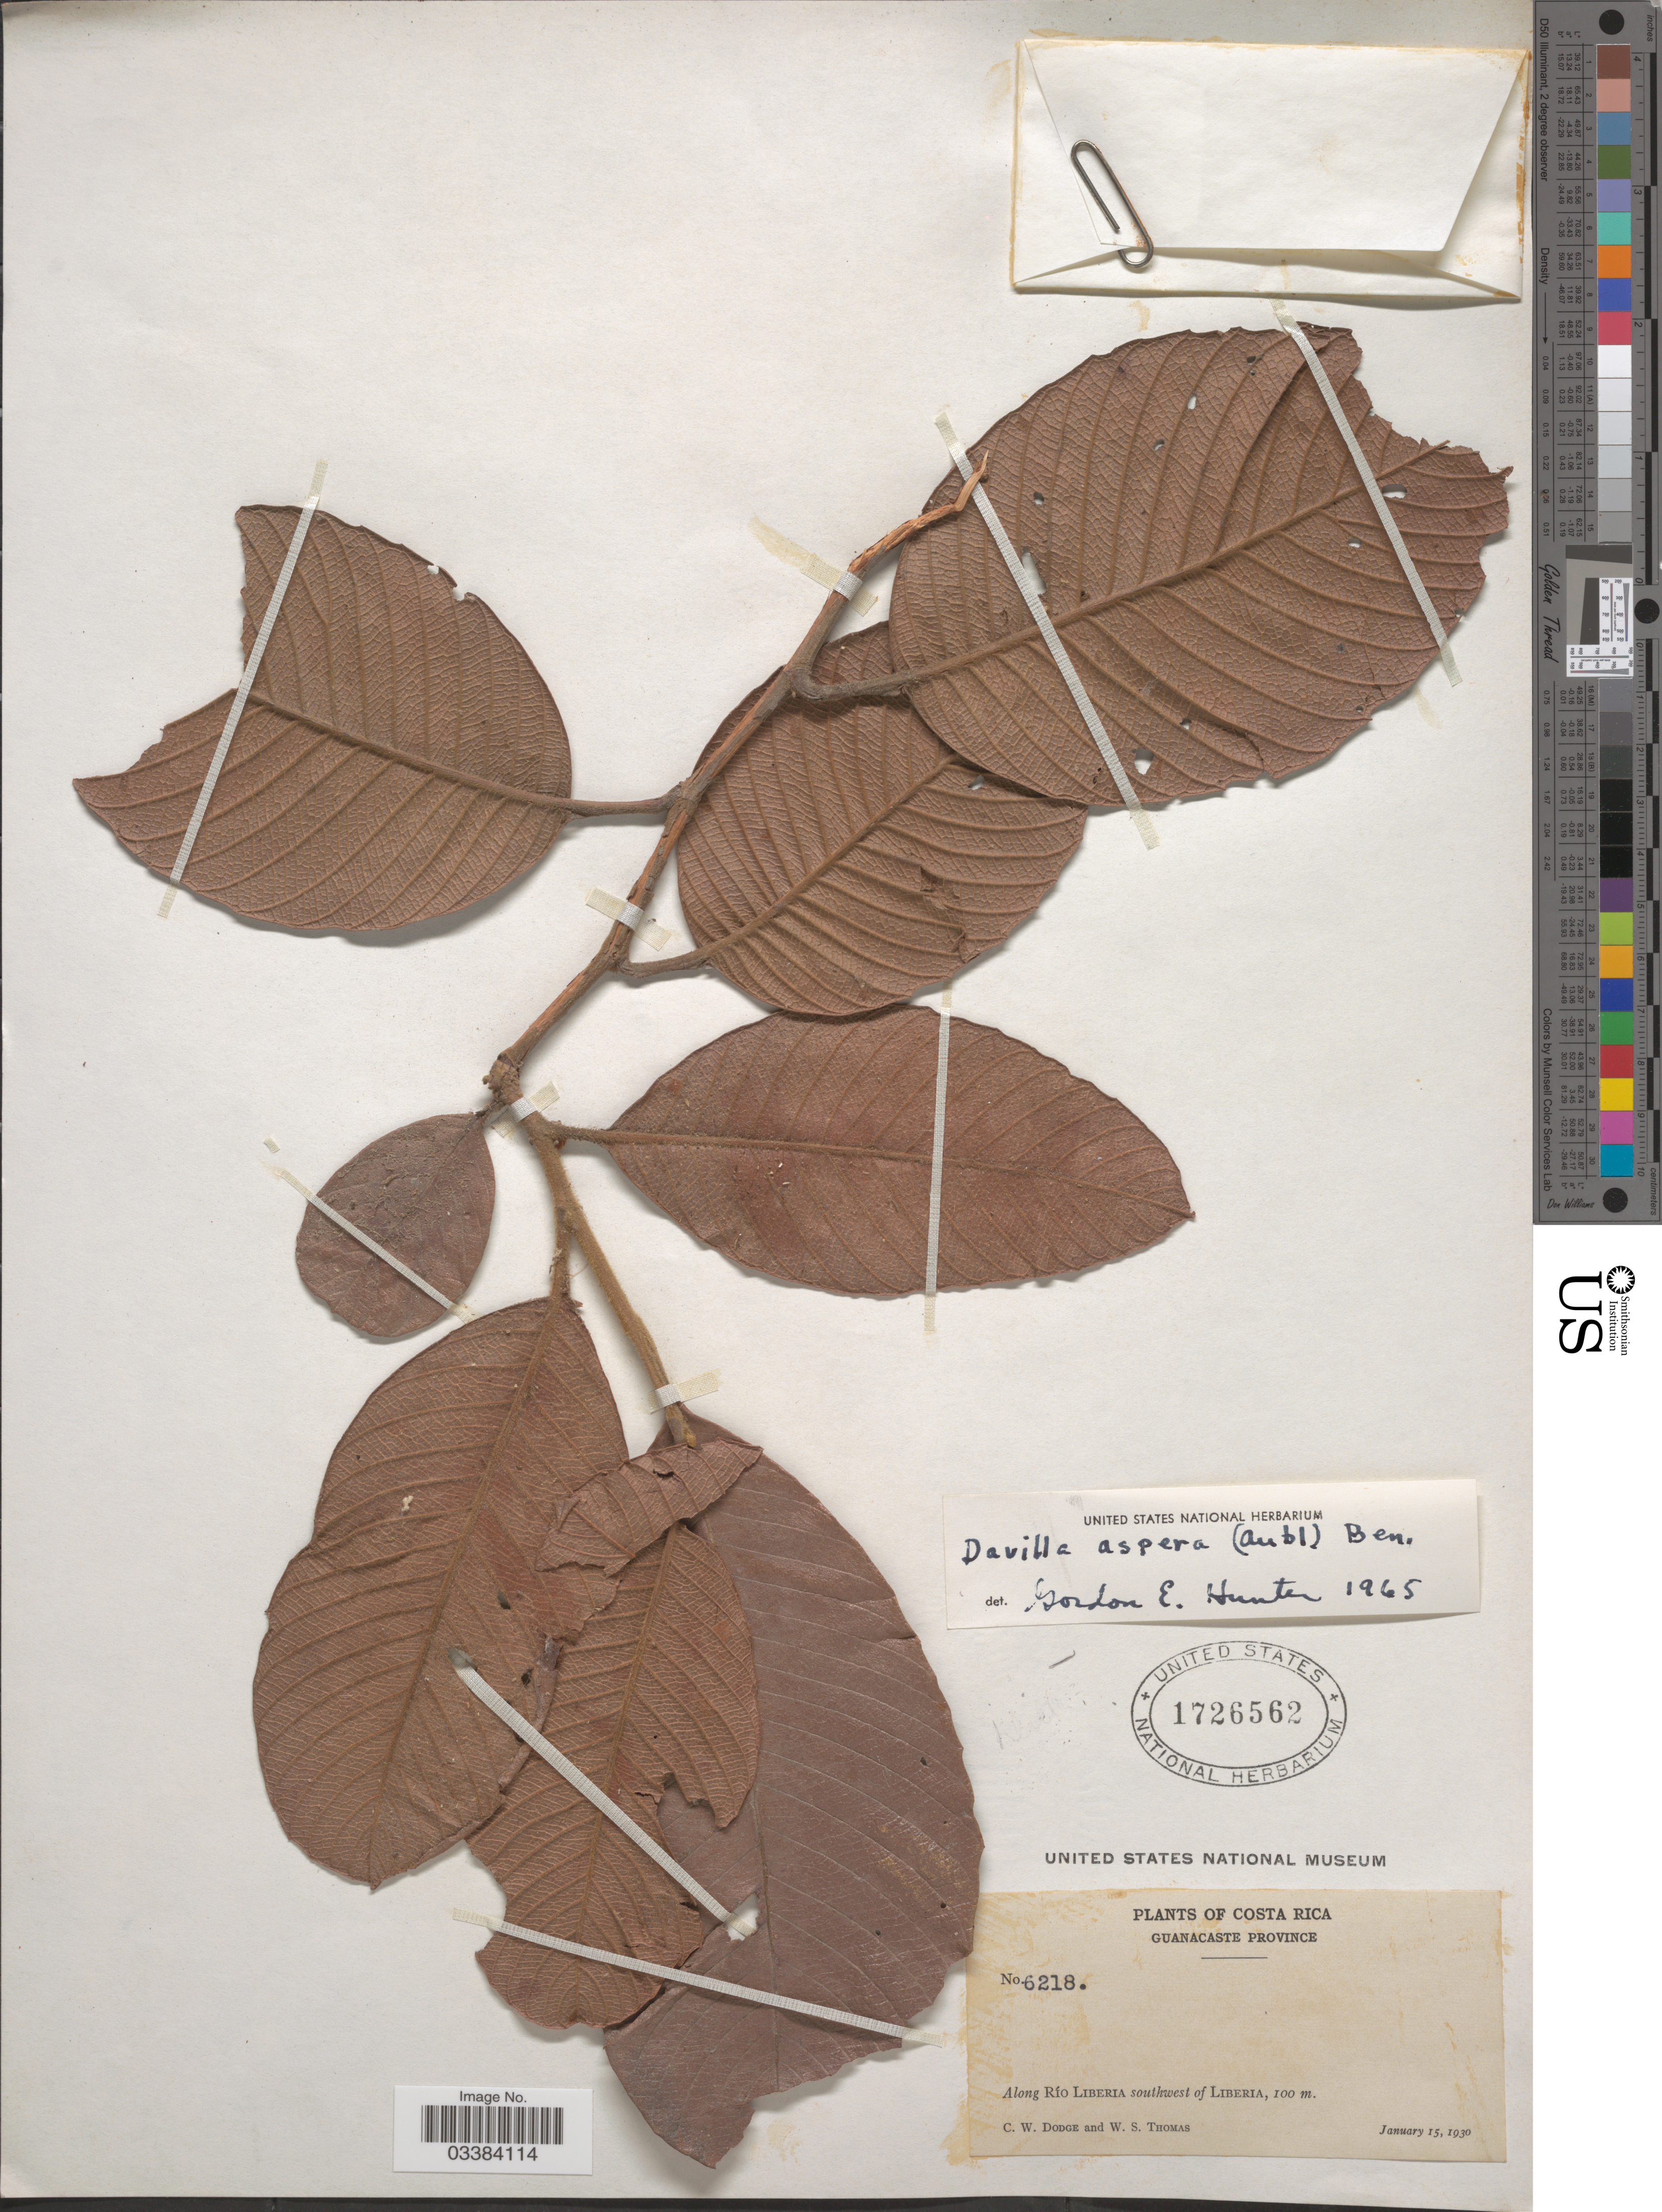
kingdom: Plantae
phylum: Tracheophyta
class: Magnoliopsida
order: Dilleniales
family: Dilleniaceae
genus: Davilla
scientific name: Davilla kunthii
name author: A. St.-Hil.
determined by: Liesner, R. L.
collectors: C. Dodge & W. S. Thomas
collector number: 6218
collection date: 1930-01-15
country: Costa Rica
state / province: Guanacaste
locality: Along Río Liberia southwest of Liberia.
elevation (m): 100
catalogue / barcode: US 1726562